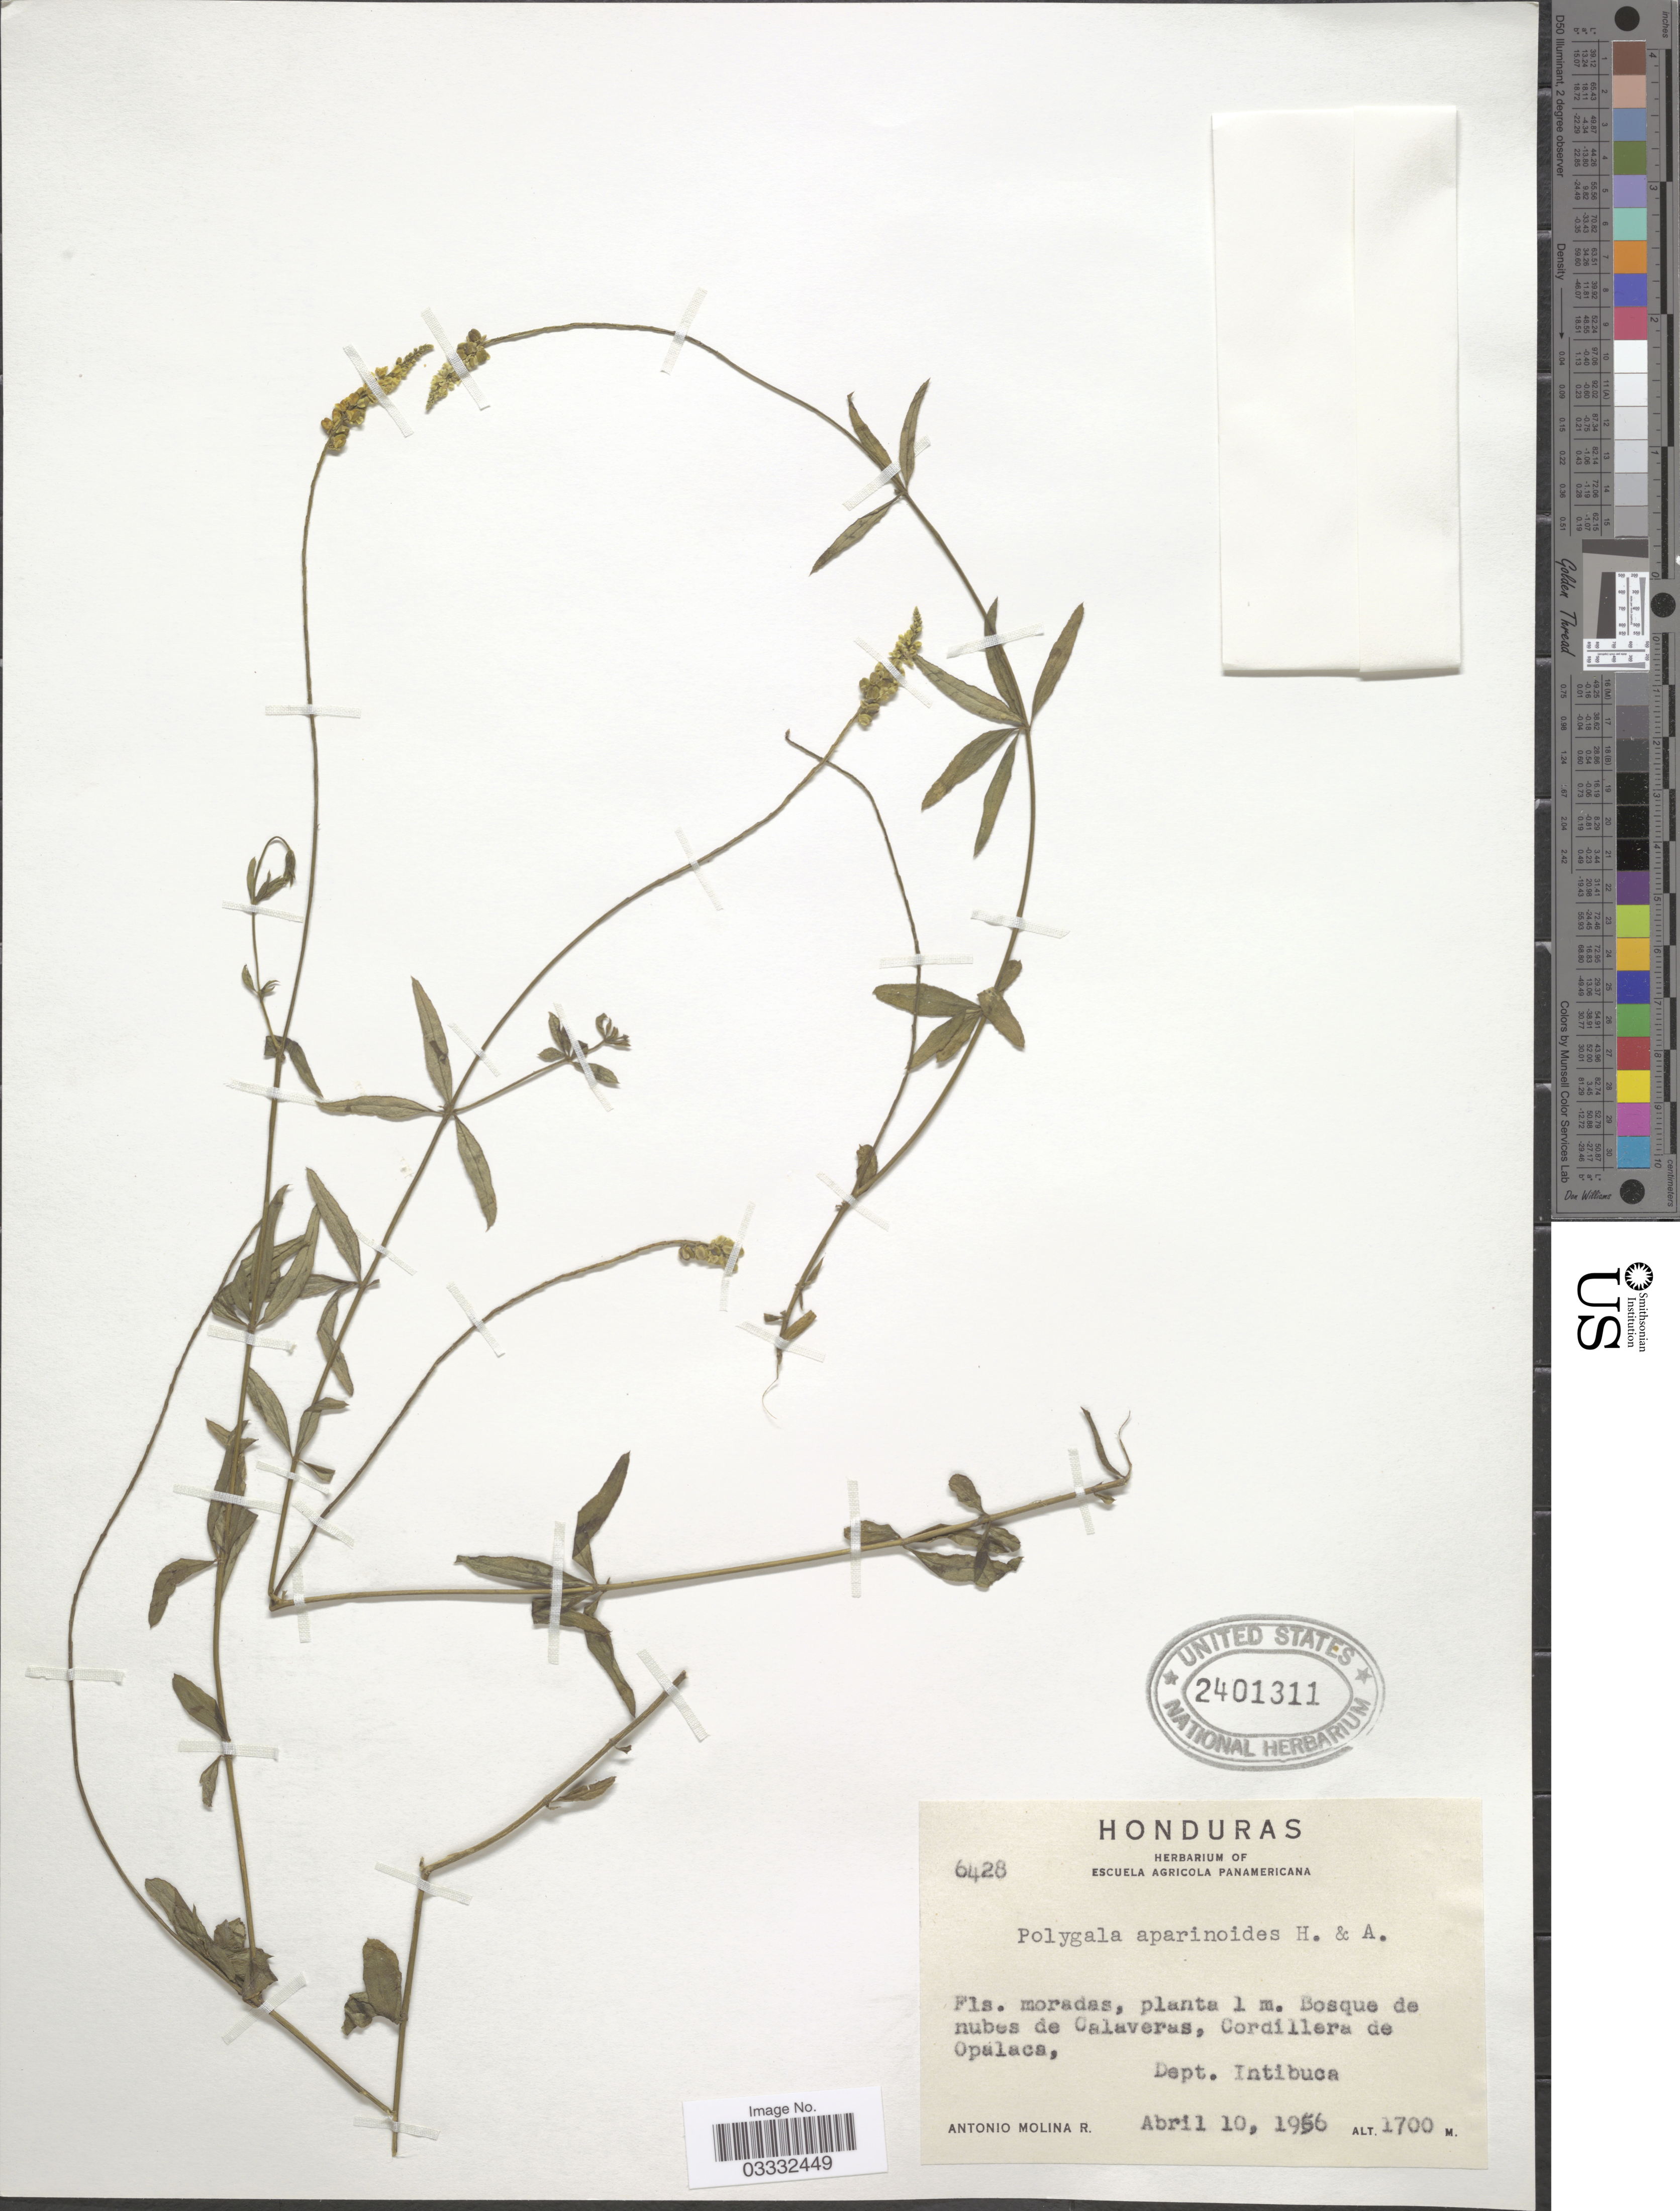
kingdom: Plantae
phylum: Tracheophyta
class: Magnoliopsida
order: Fabales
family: Polygalaceae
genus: Polygala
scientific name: Polygala aparinoides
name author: Hook. & Arn.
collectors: A. Molina R.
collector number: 6428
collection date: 1956-04-10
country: Honduras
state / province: Intibuca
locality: Bosque de nubes de Calaveras, Cordillera de Opalaca, Dept. Intibuca.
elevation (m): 1700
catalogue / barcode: US 2401311